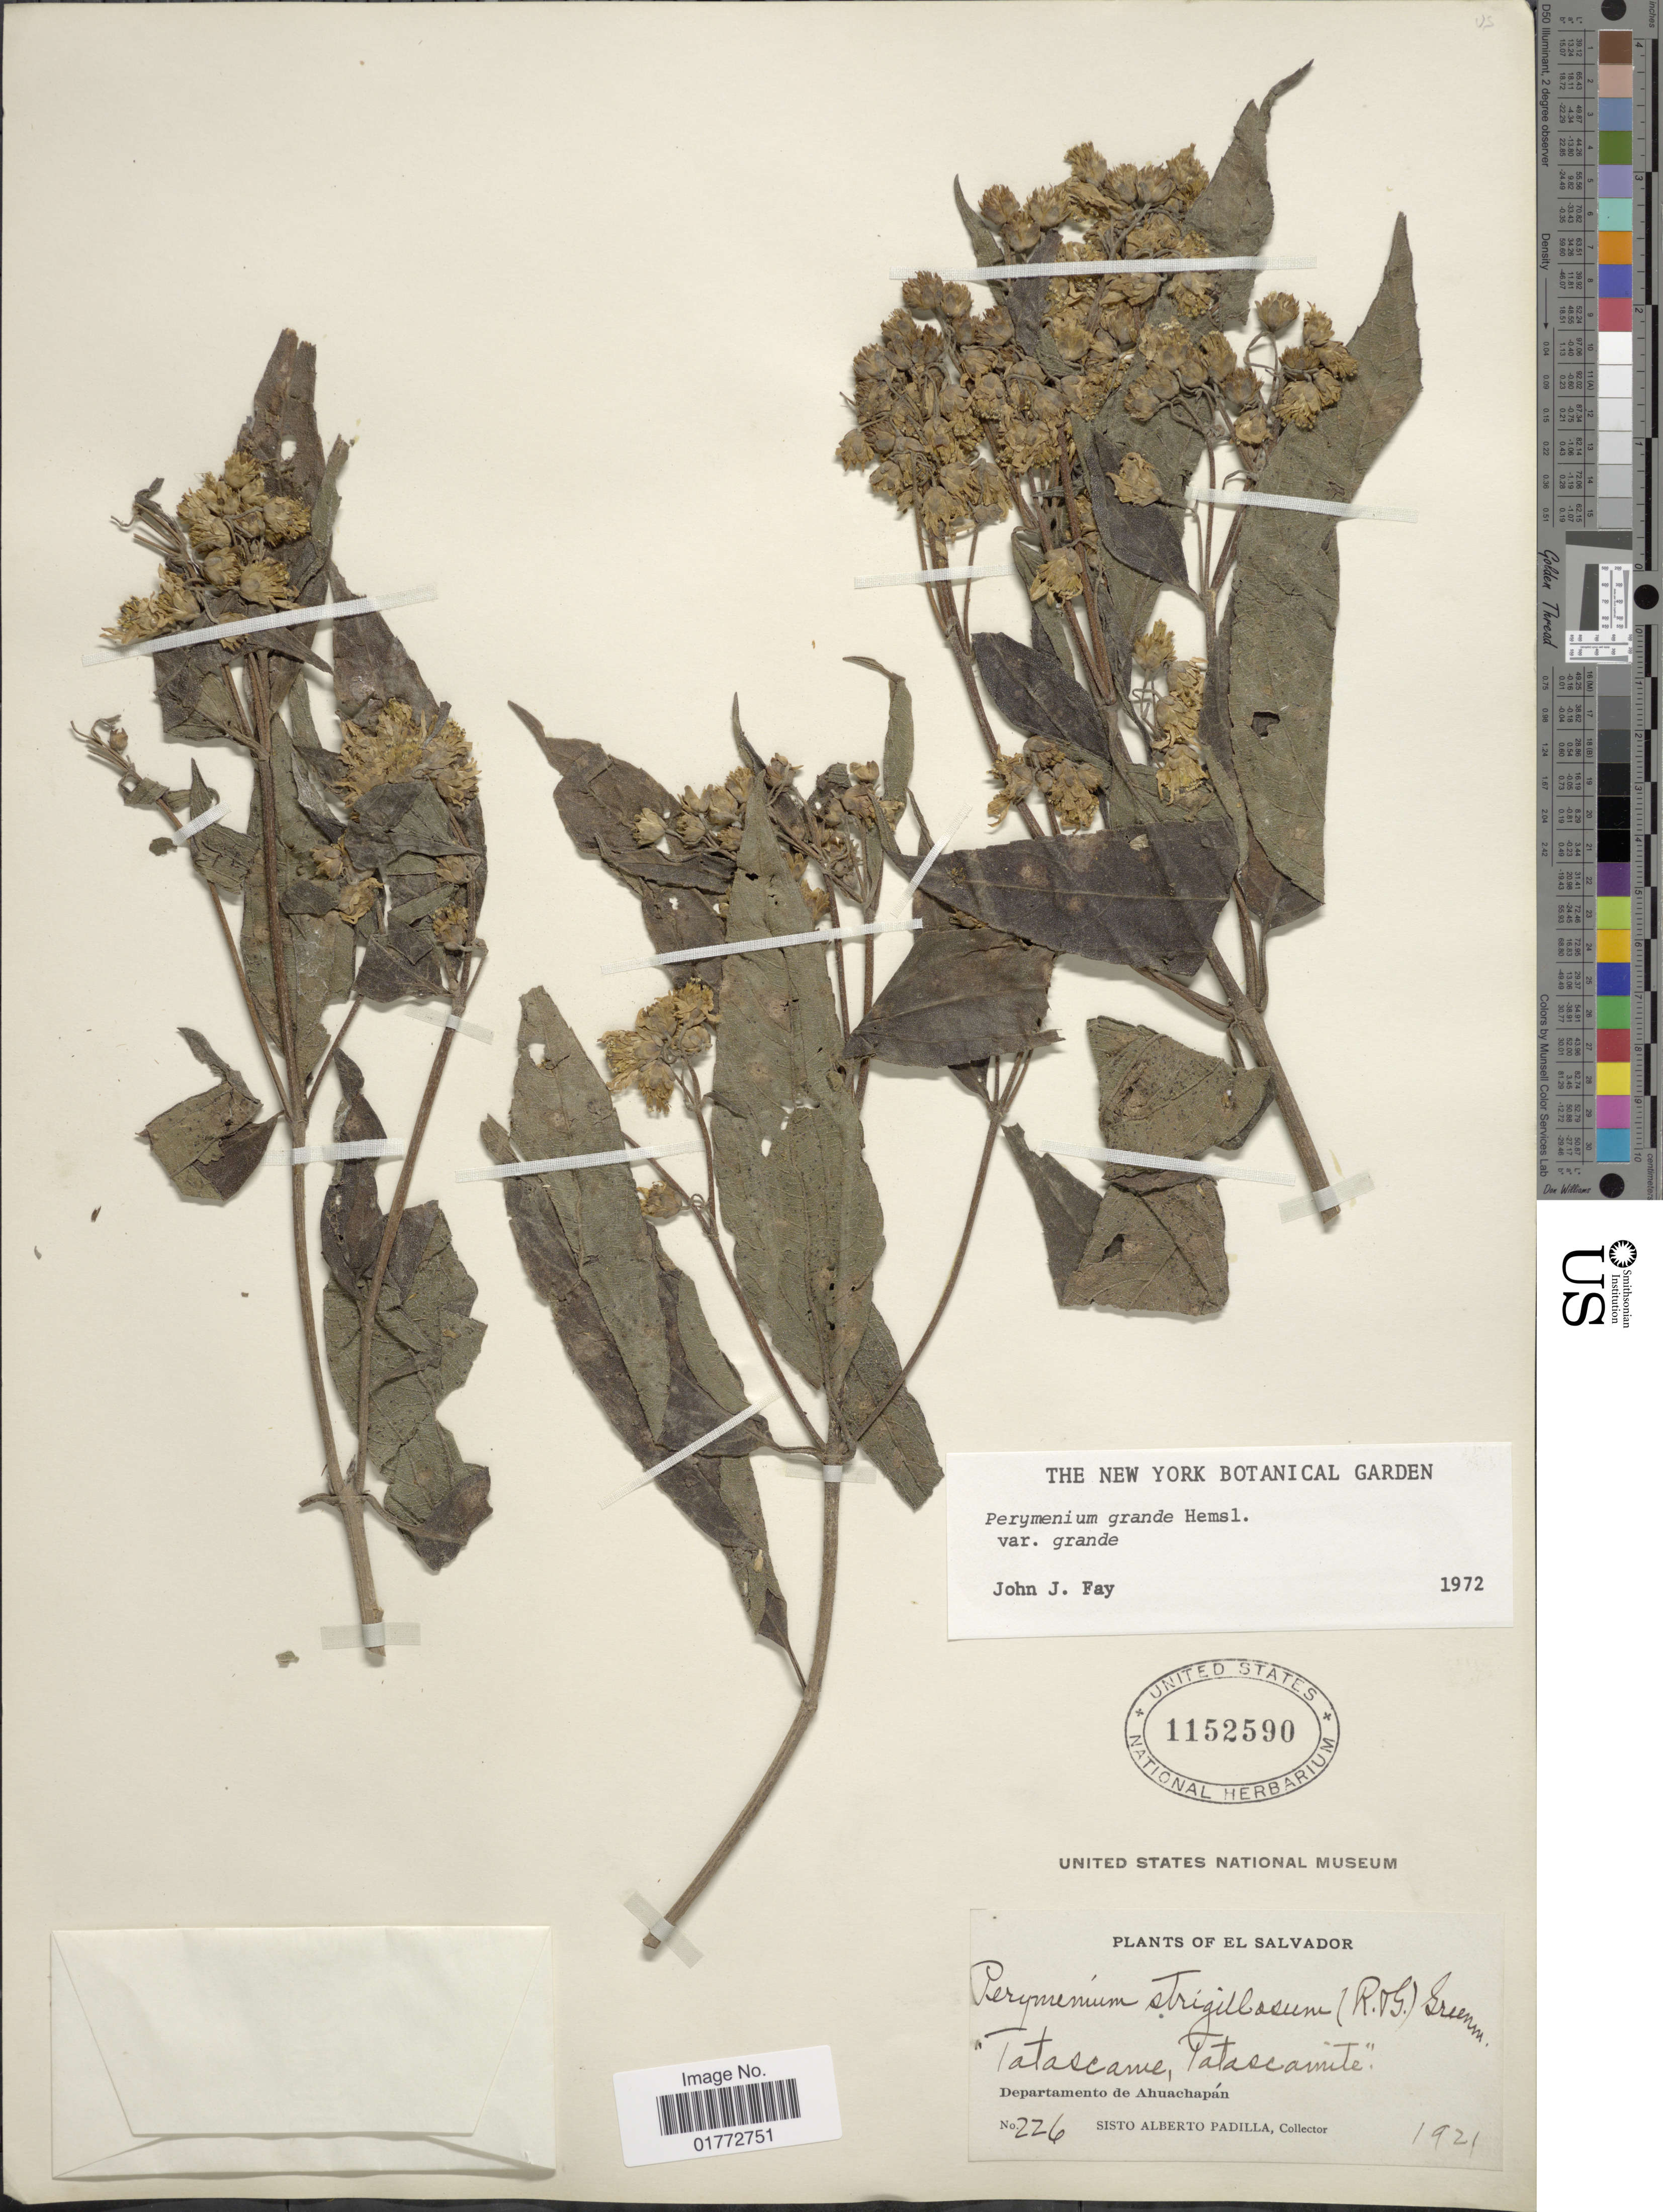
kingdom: Plantae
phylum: Tracheophyta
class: Magnoliopsida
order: Asterales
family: Asteraceae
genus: Perymenium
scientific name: Perymenium grande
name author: Hemsl.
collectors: S. A. Padilla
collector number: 226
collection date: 1921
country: El Salvador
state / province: Ahuachapan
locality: Tatascame, Tatascamite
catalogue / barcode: US 1152590